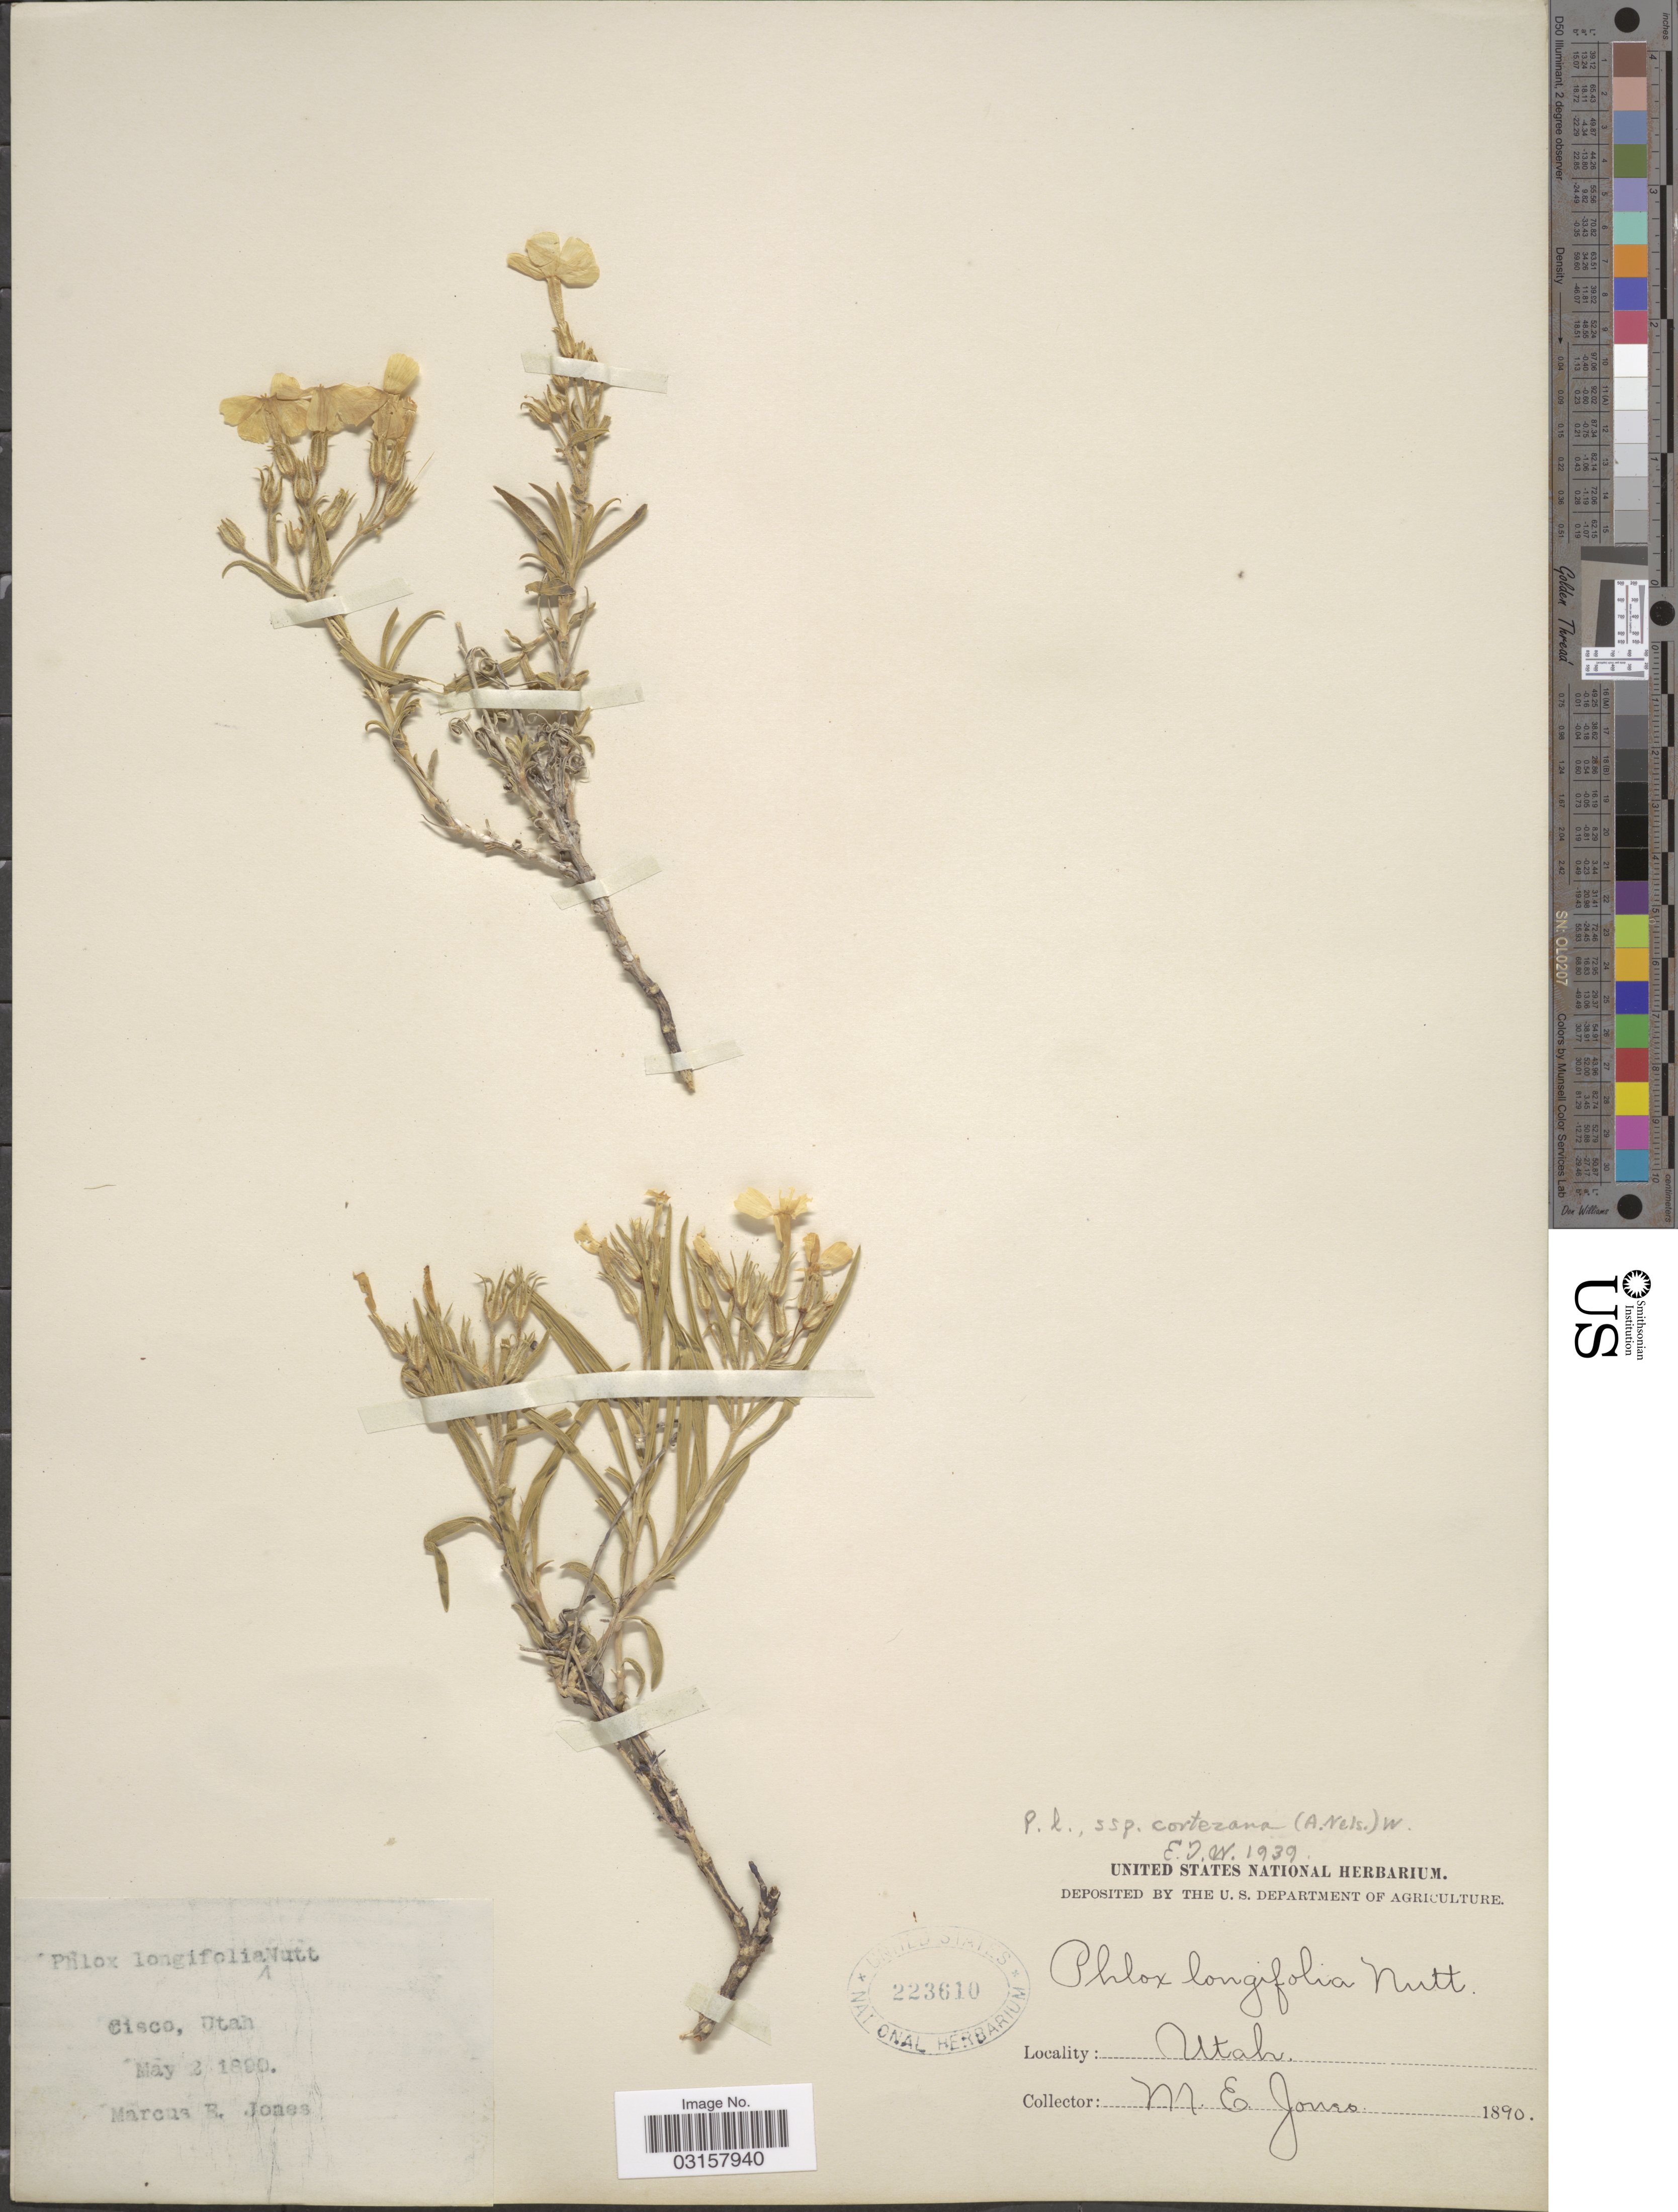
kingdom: Plantae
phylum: Tracheophyta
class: Magnoliopsida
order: Ericales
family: Polemoniaceae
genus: Phlox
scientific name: Phlox longifolia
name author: Nutt.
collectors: M. E. Jones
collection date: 1890-05-02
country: United States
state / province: Utah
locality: Cisco.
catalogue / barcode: US 223610